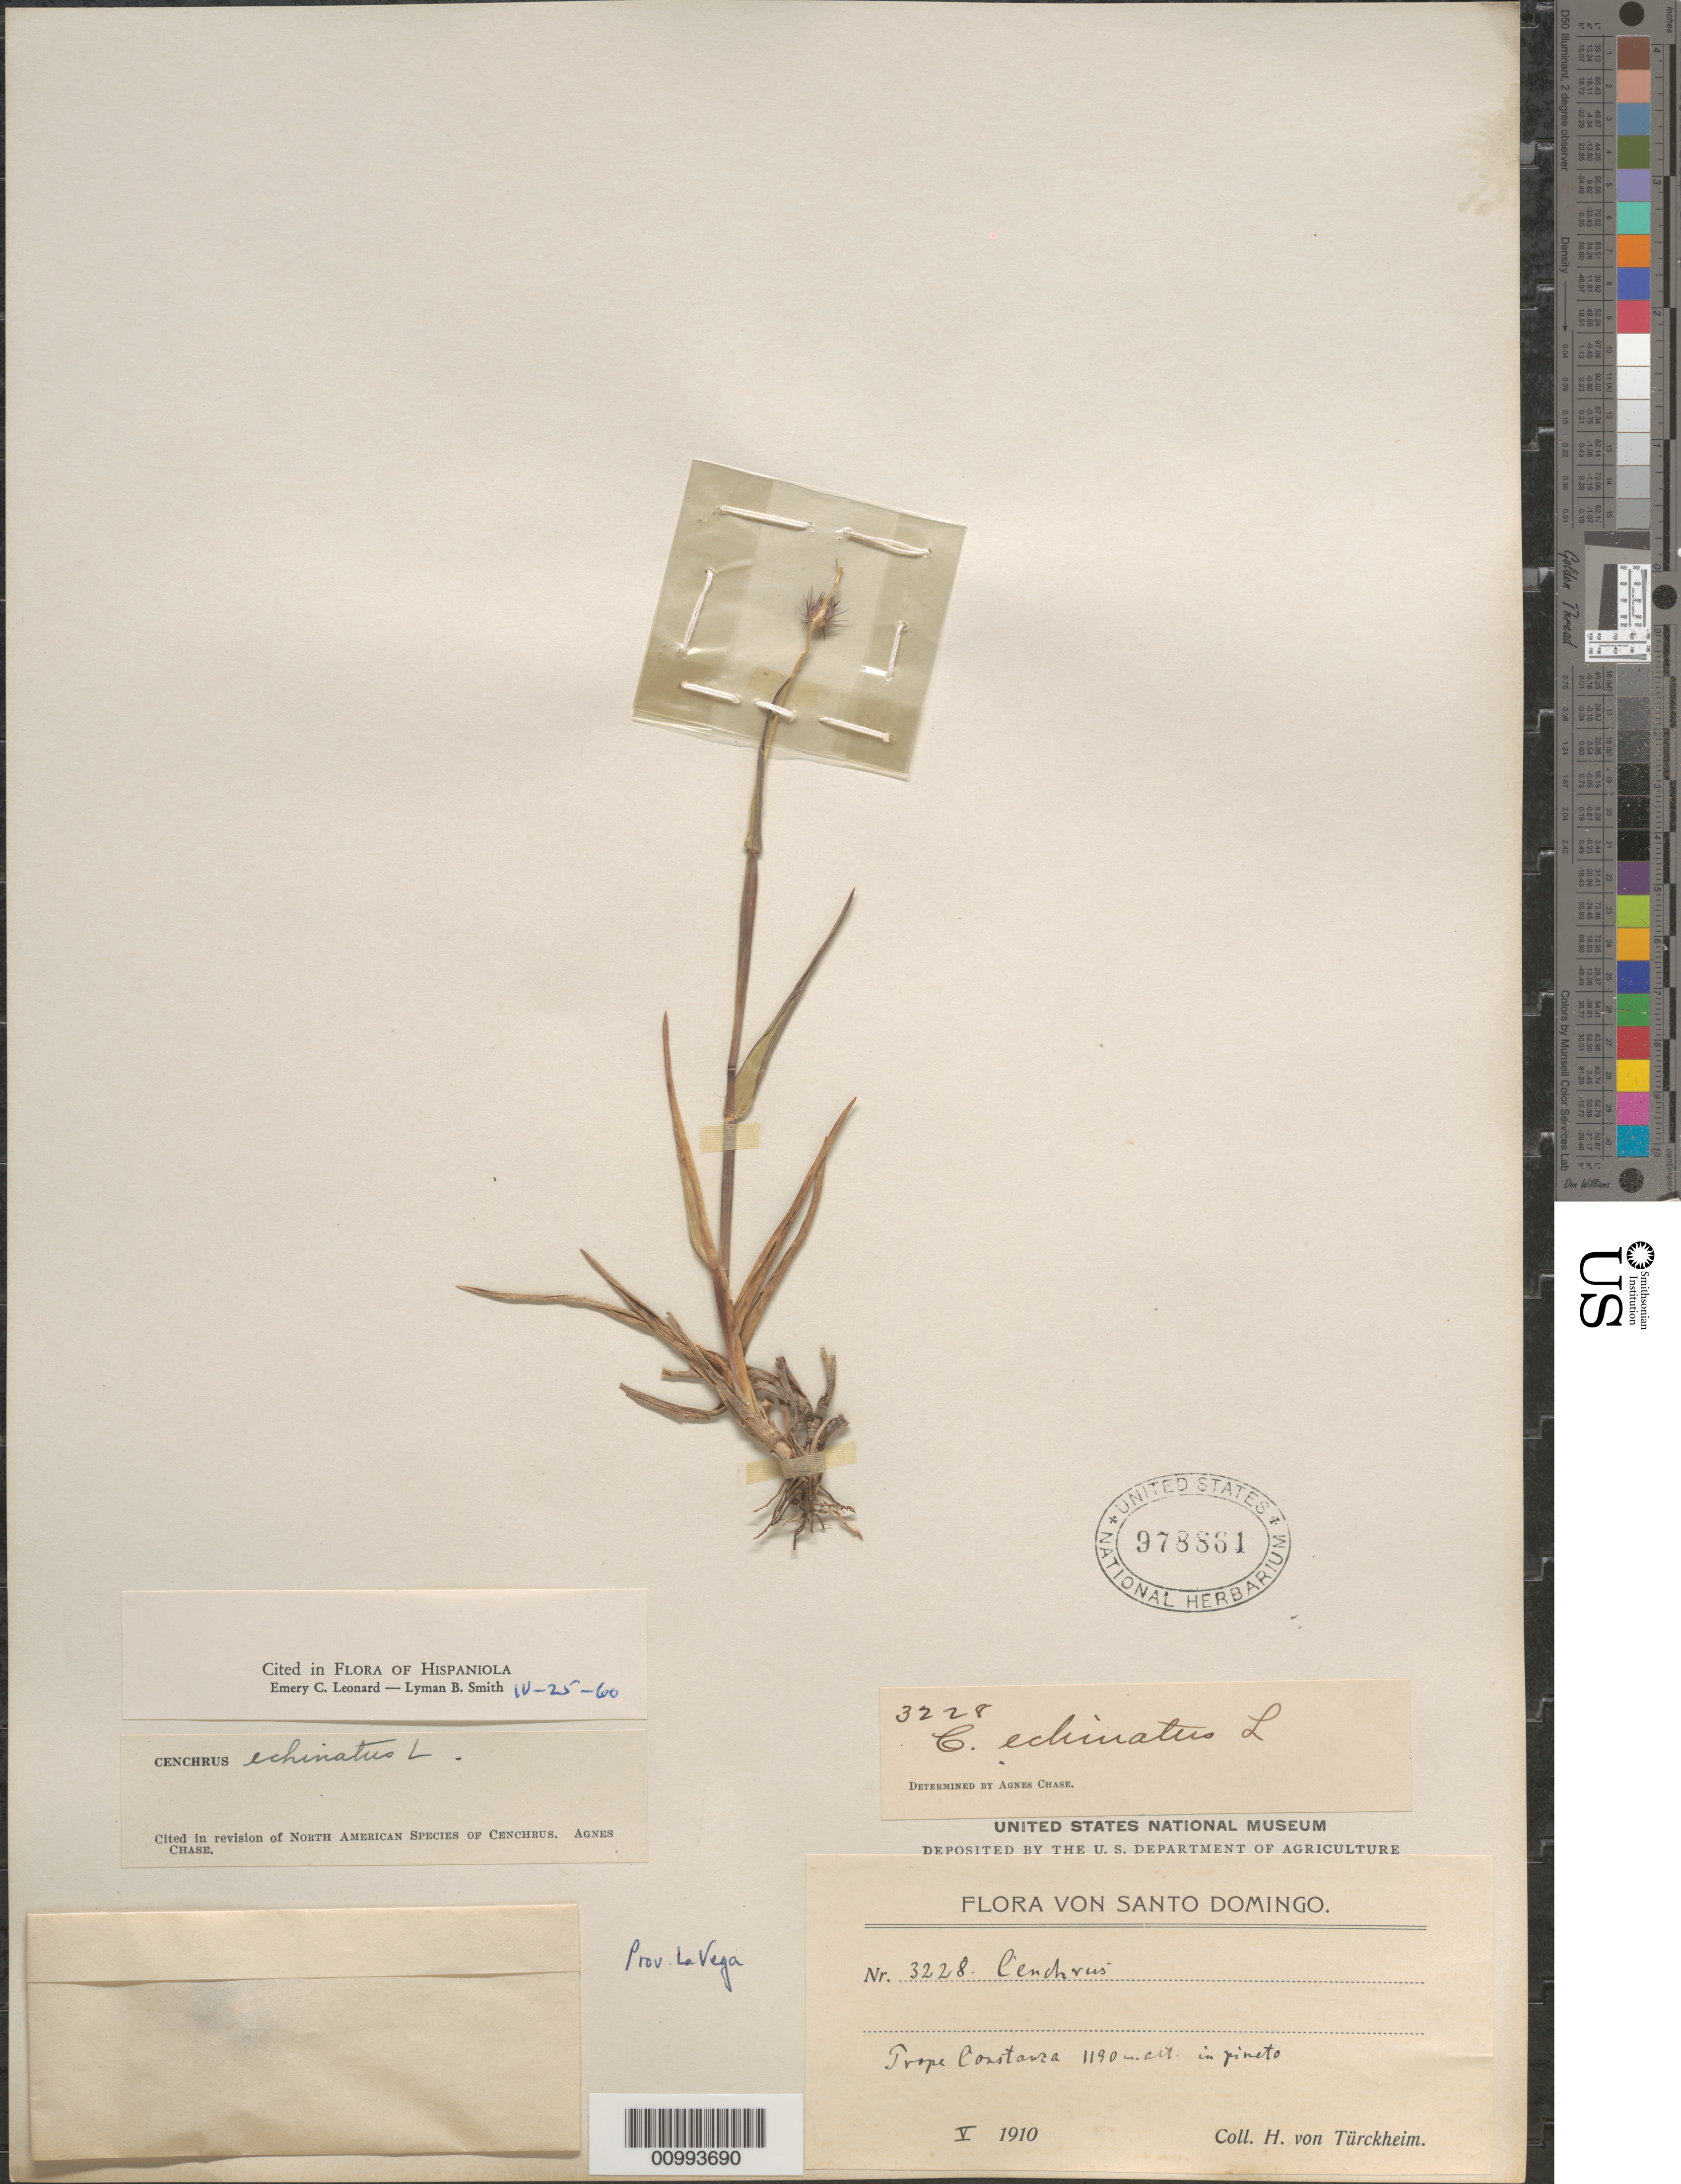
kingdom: Plantae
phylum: Tracheophyta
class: Liliopsida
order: Poales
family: Poaceae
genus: Cenchrus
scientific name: Cenchrus echinatus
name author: L.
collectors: H. von Türckheim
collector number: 3228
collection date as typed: May 1910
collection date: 1910-05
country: Dominican Republic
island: Hispaniola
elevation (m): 1190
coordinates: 0 N, 0 E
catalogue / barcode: US 978861